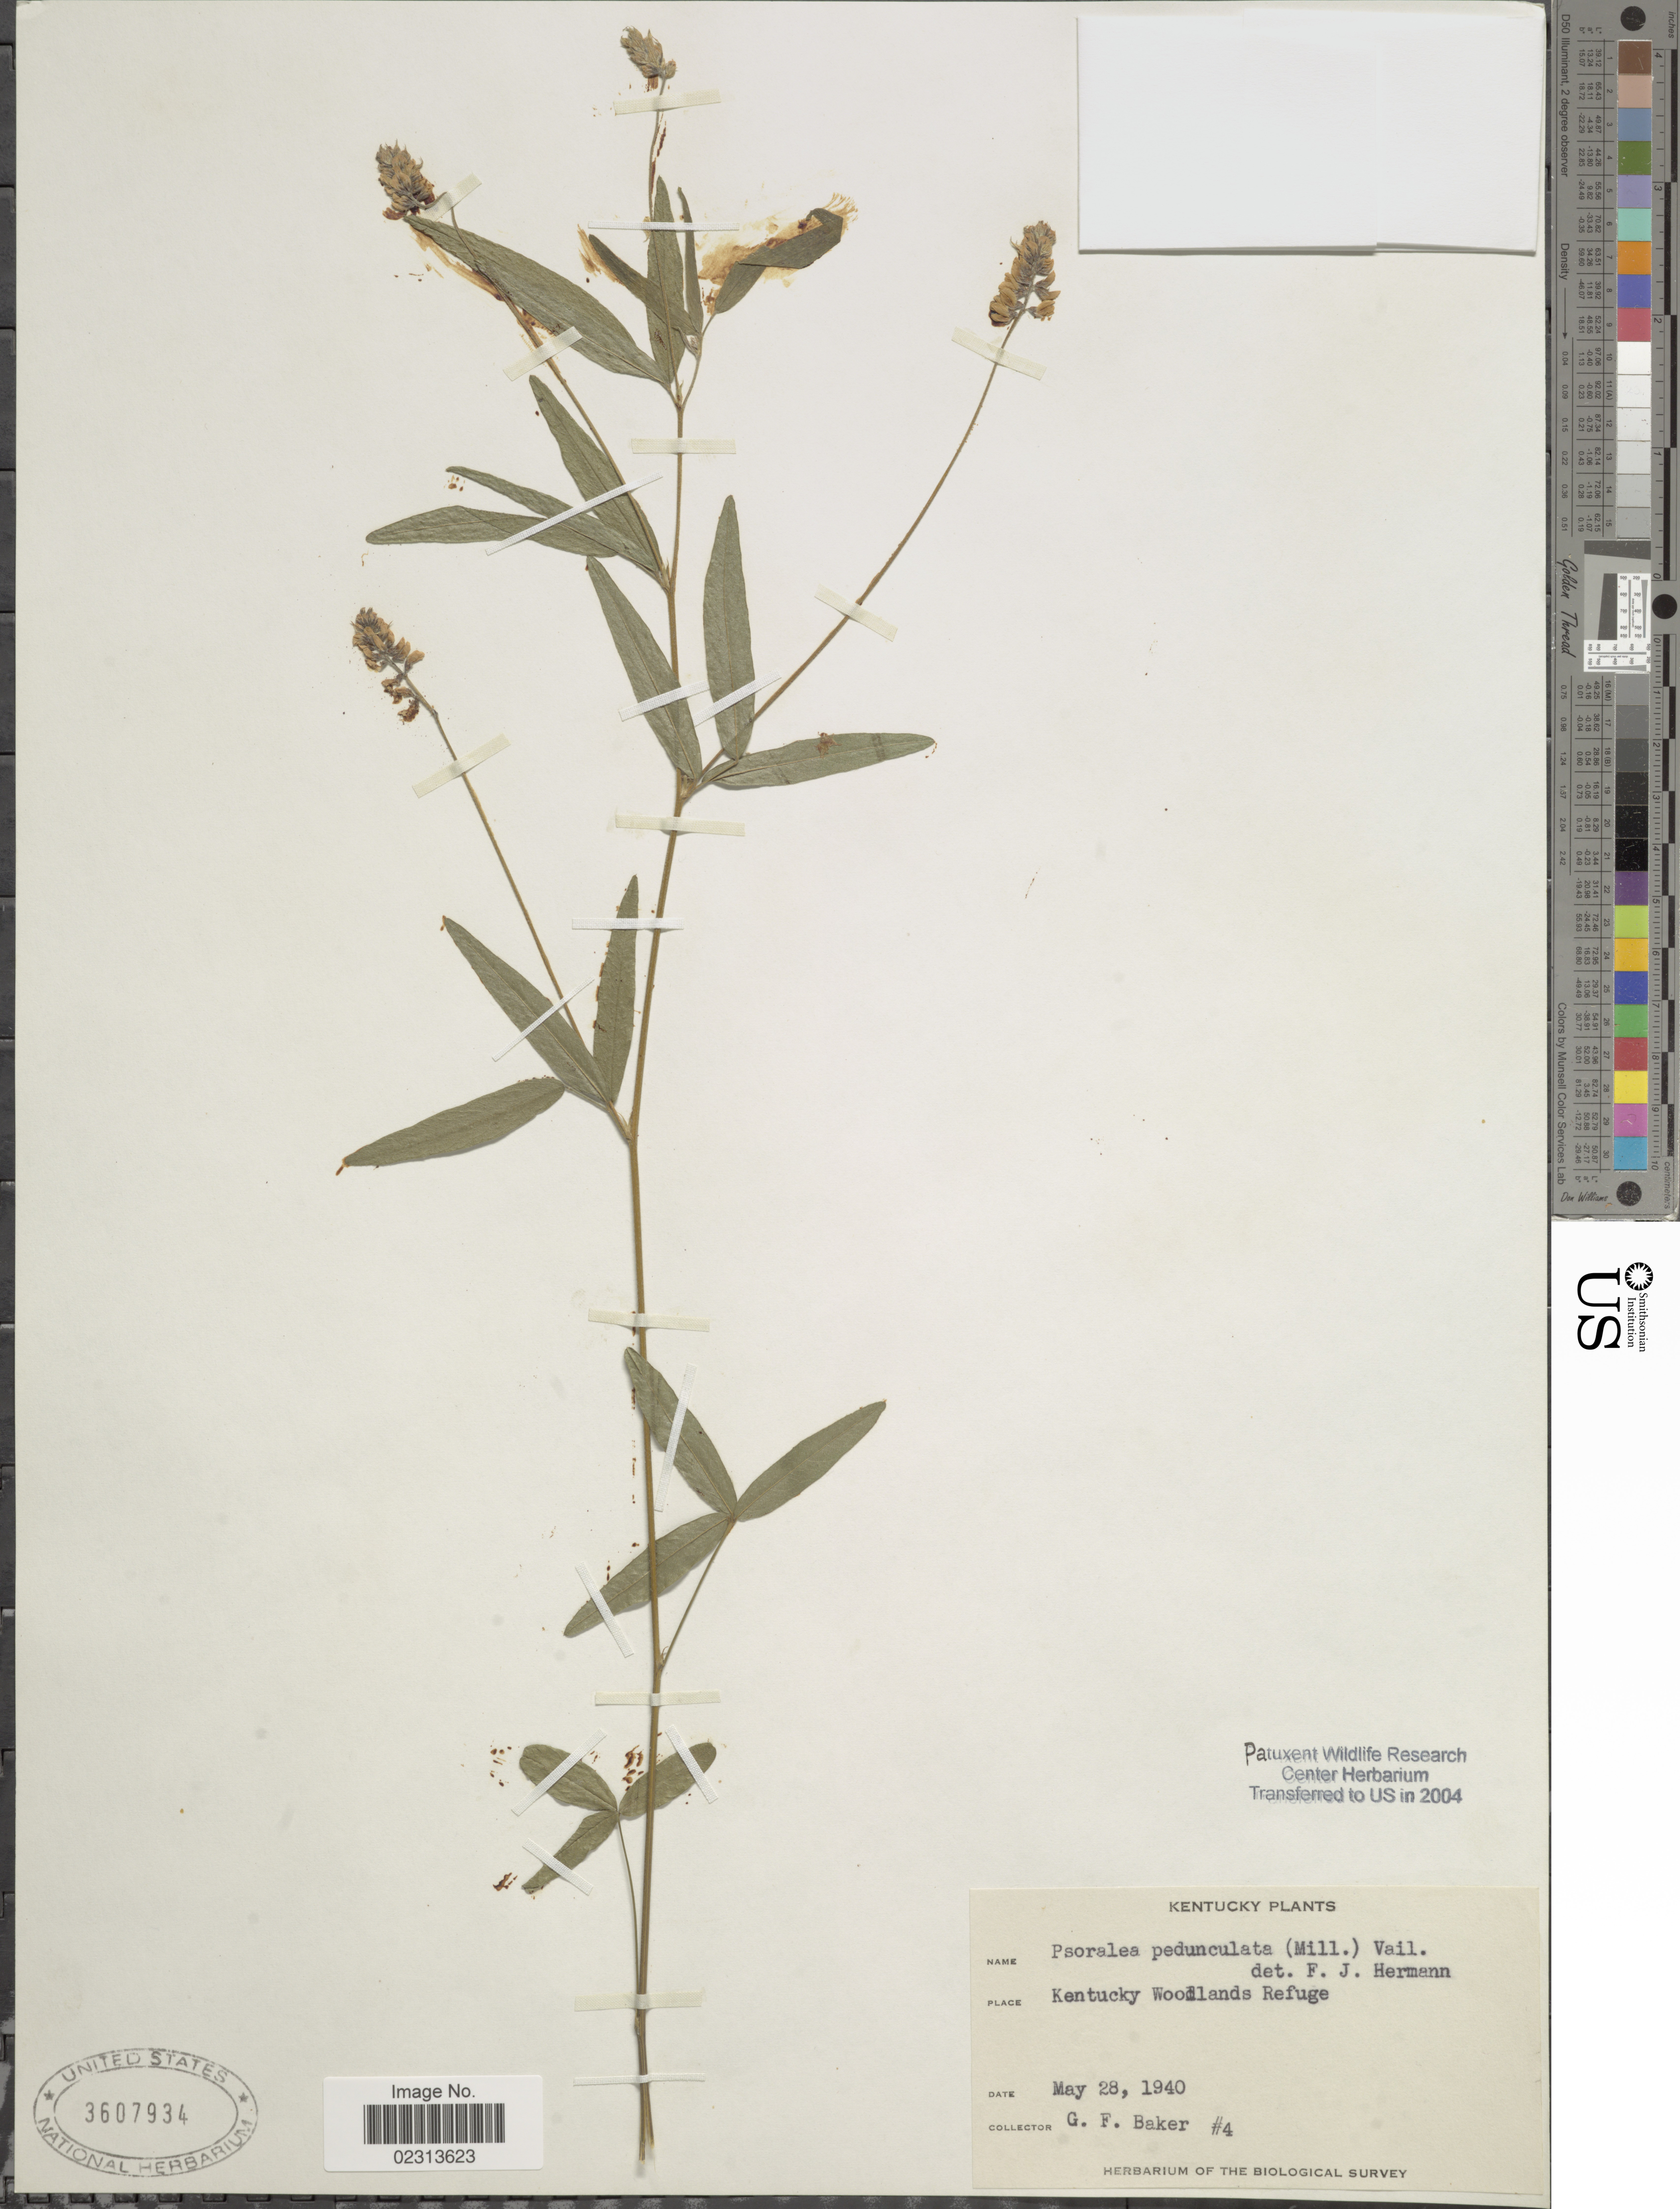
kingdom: Plantae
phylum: Tracheophyta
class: Magnoliopsida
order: Fabales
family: Fabaceae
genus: Orbexilum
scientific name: Orbexilum pedunculatum var. pedunculatum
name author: (Miller) Rydberg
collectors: G. Baker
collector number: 4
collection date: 1940-05-28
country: United States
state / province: Kentucky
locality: Kentucky Woodlands Refuge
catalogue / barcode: US 3607934